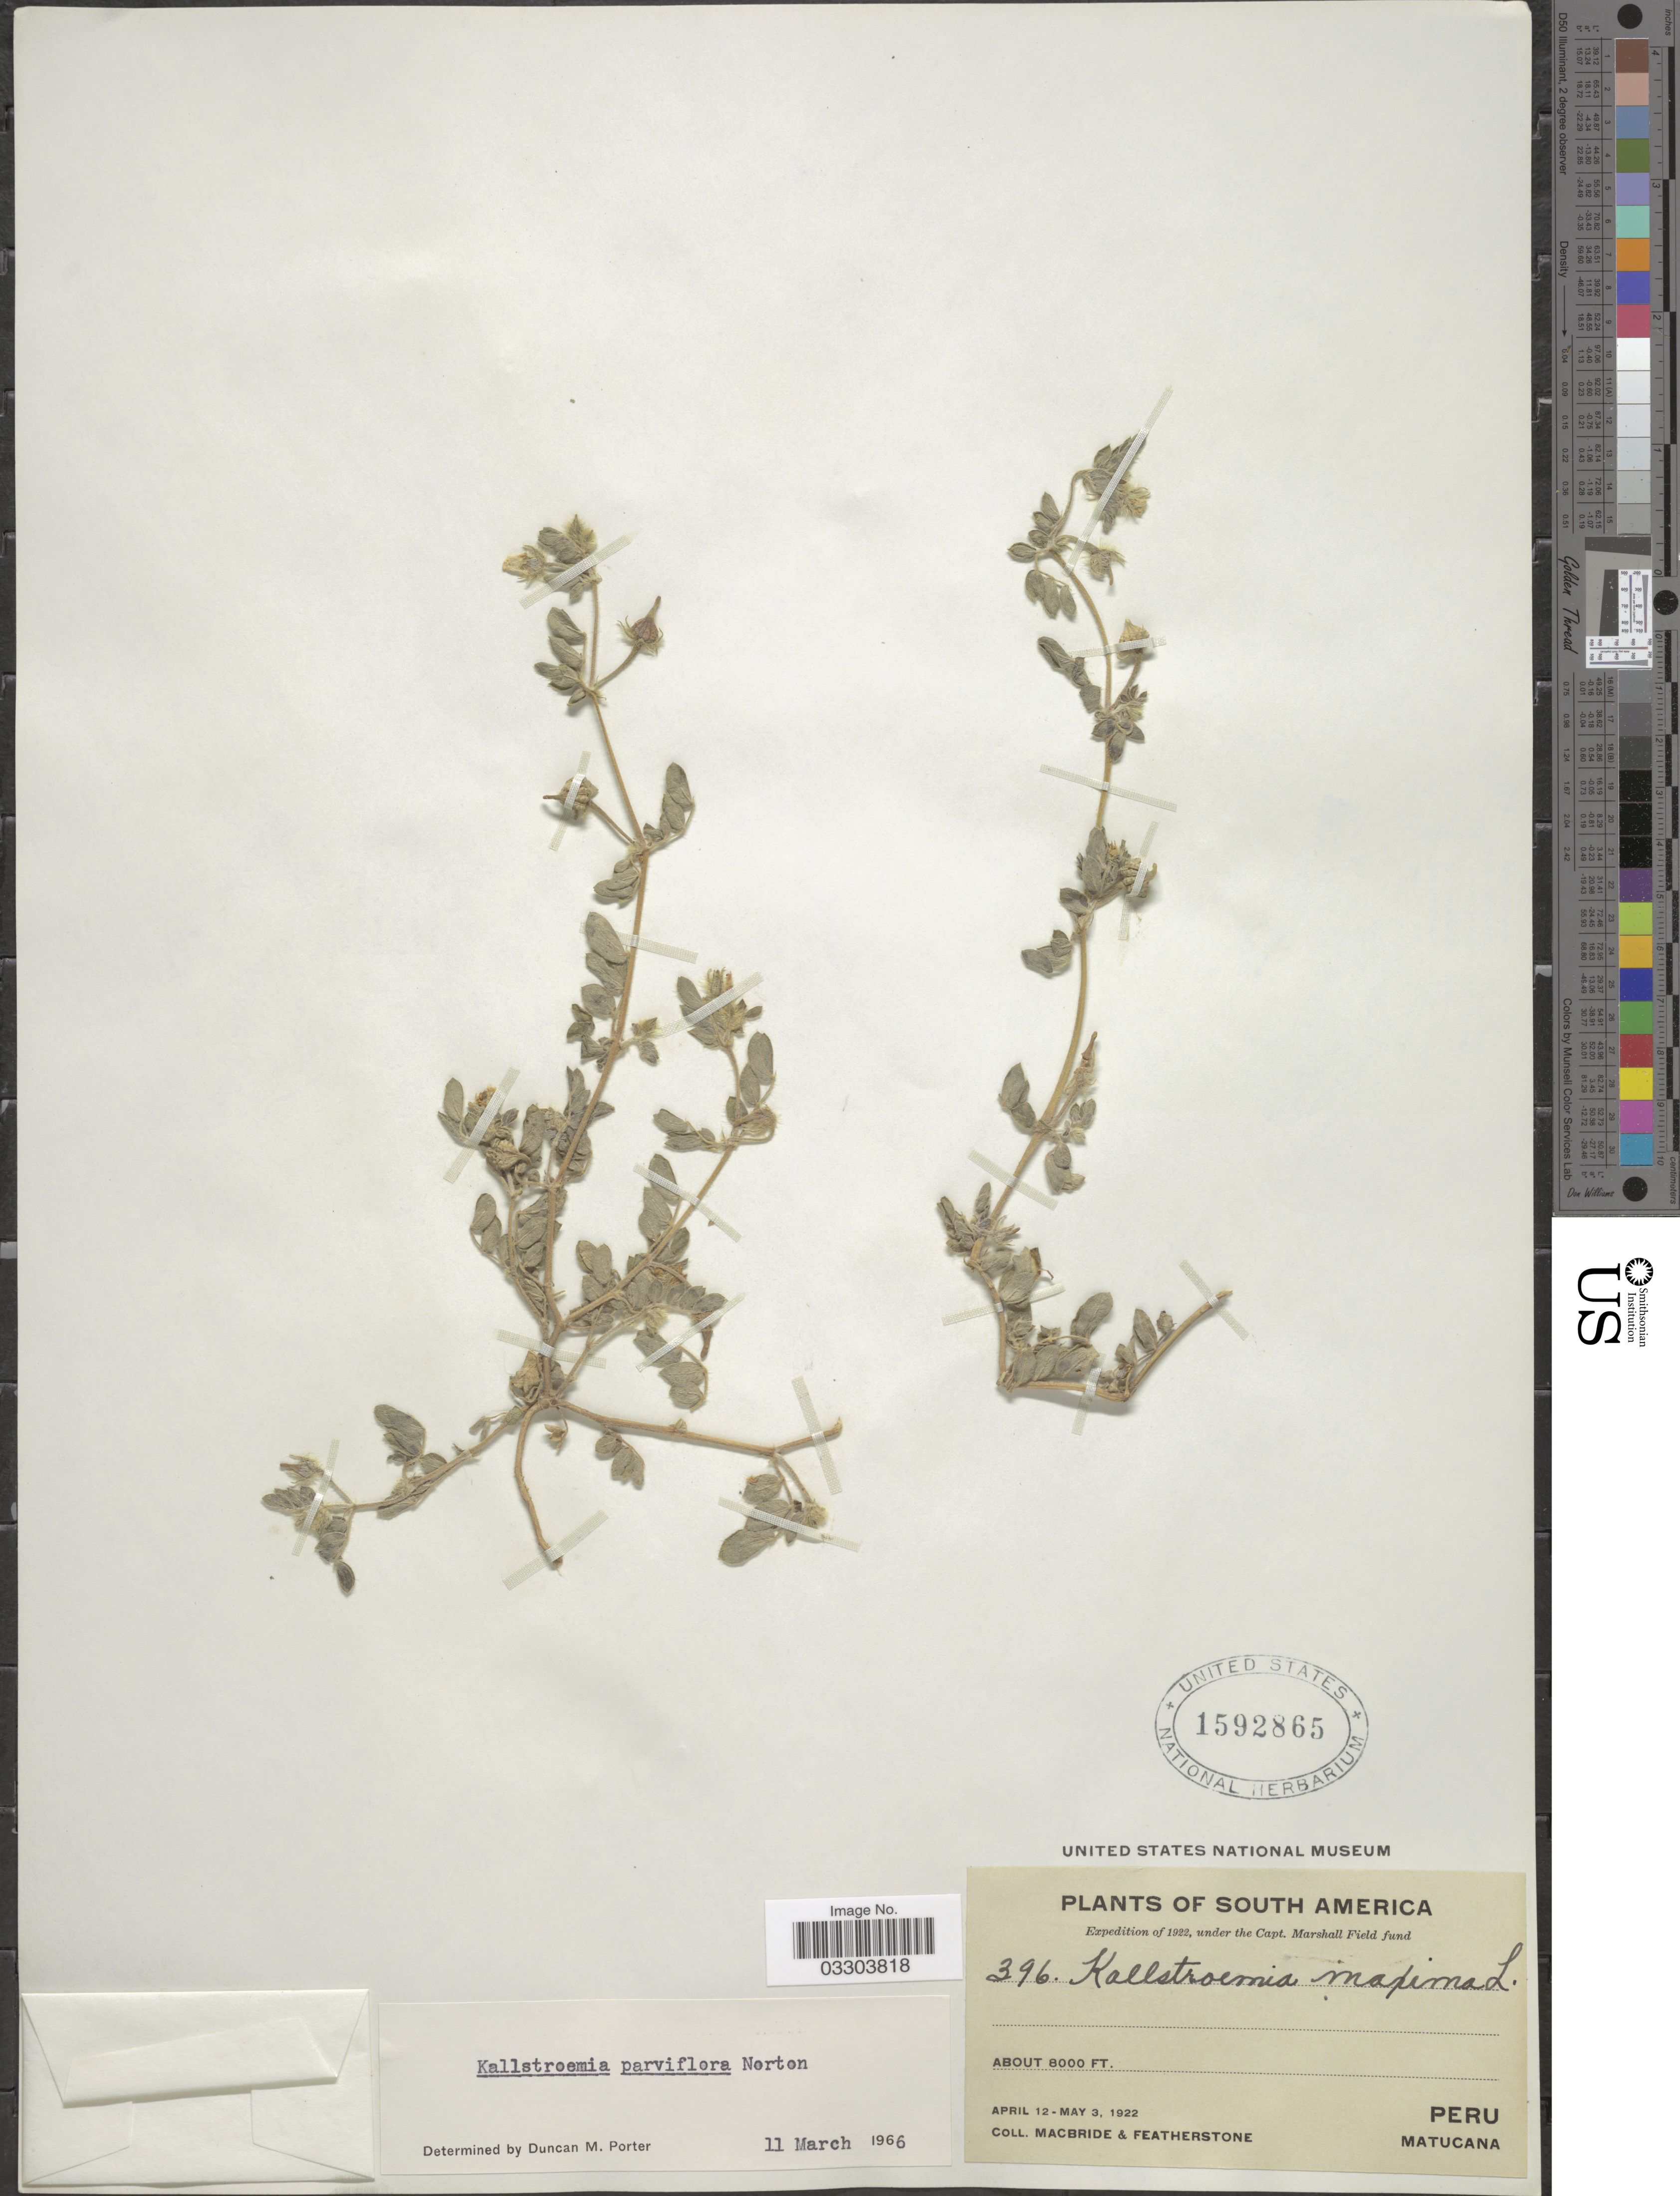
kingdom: Plantae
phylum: Tracheophyta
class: Magnoliopsida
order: Zygophyllales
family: Zygophyllaceae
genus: Kallstroemia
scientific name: Kallstroemia parviflora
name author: Norton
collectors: Macbride, -- & -. Featherstone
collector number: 396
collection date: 1922-04-12/1922-05-03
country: Peru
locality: Matucana.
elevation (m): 2438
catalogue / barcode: US 1592865